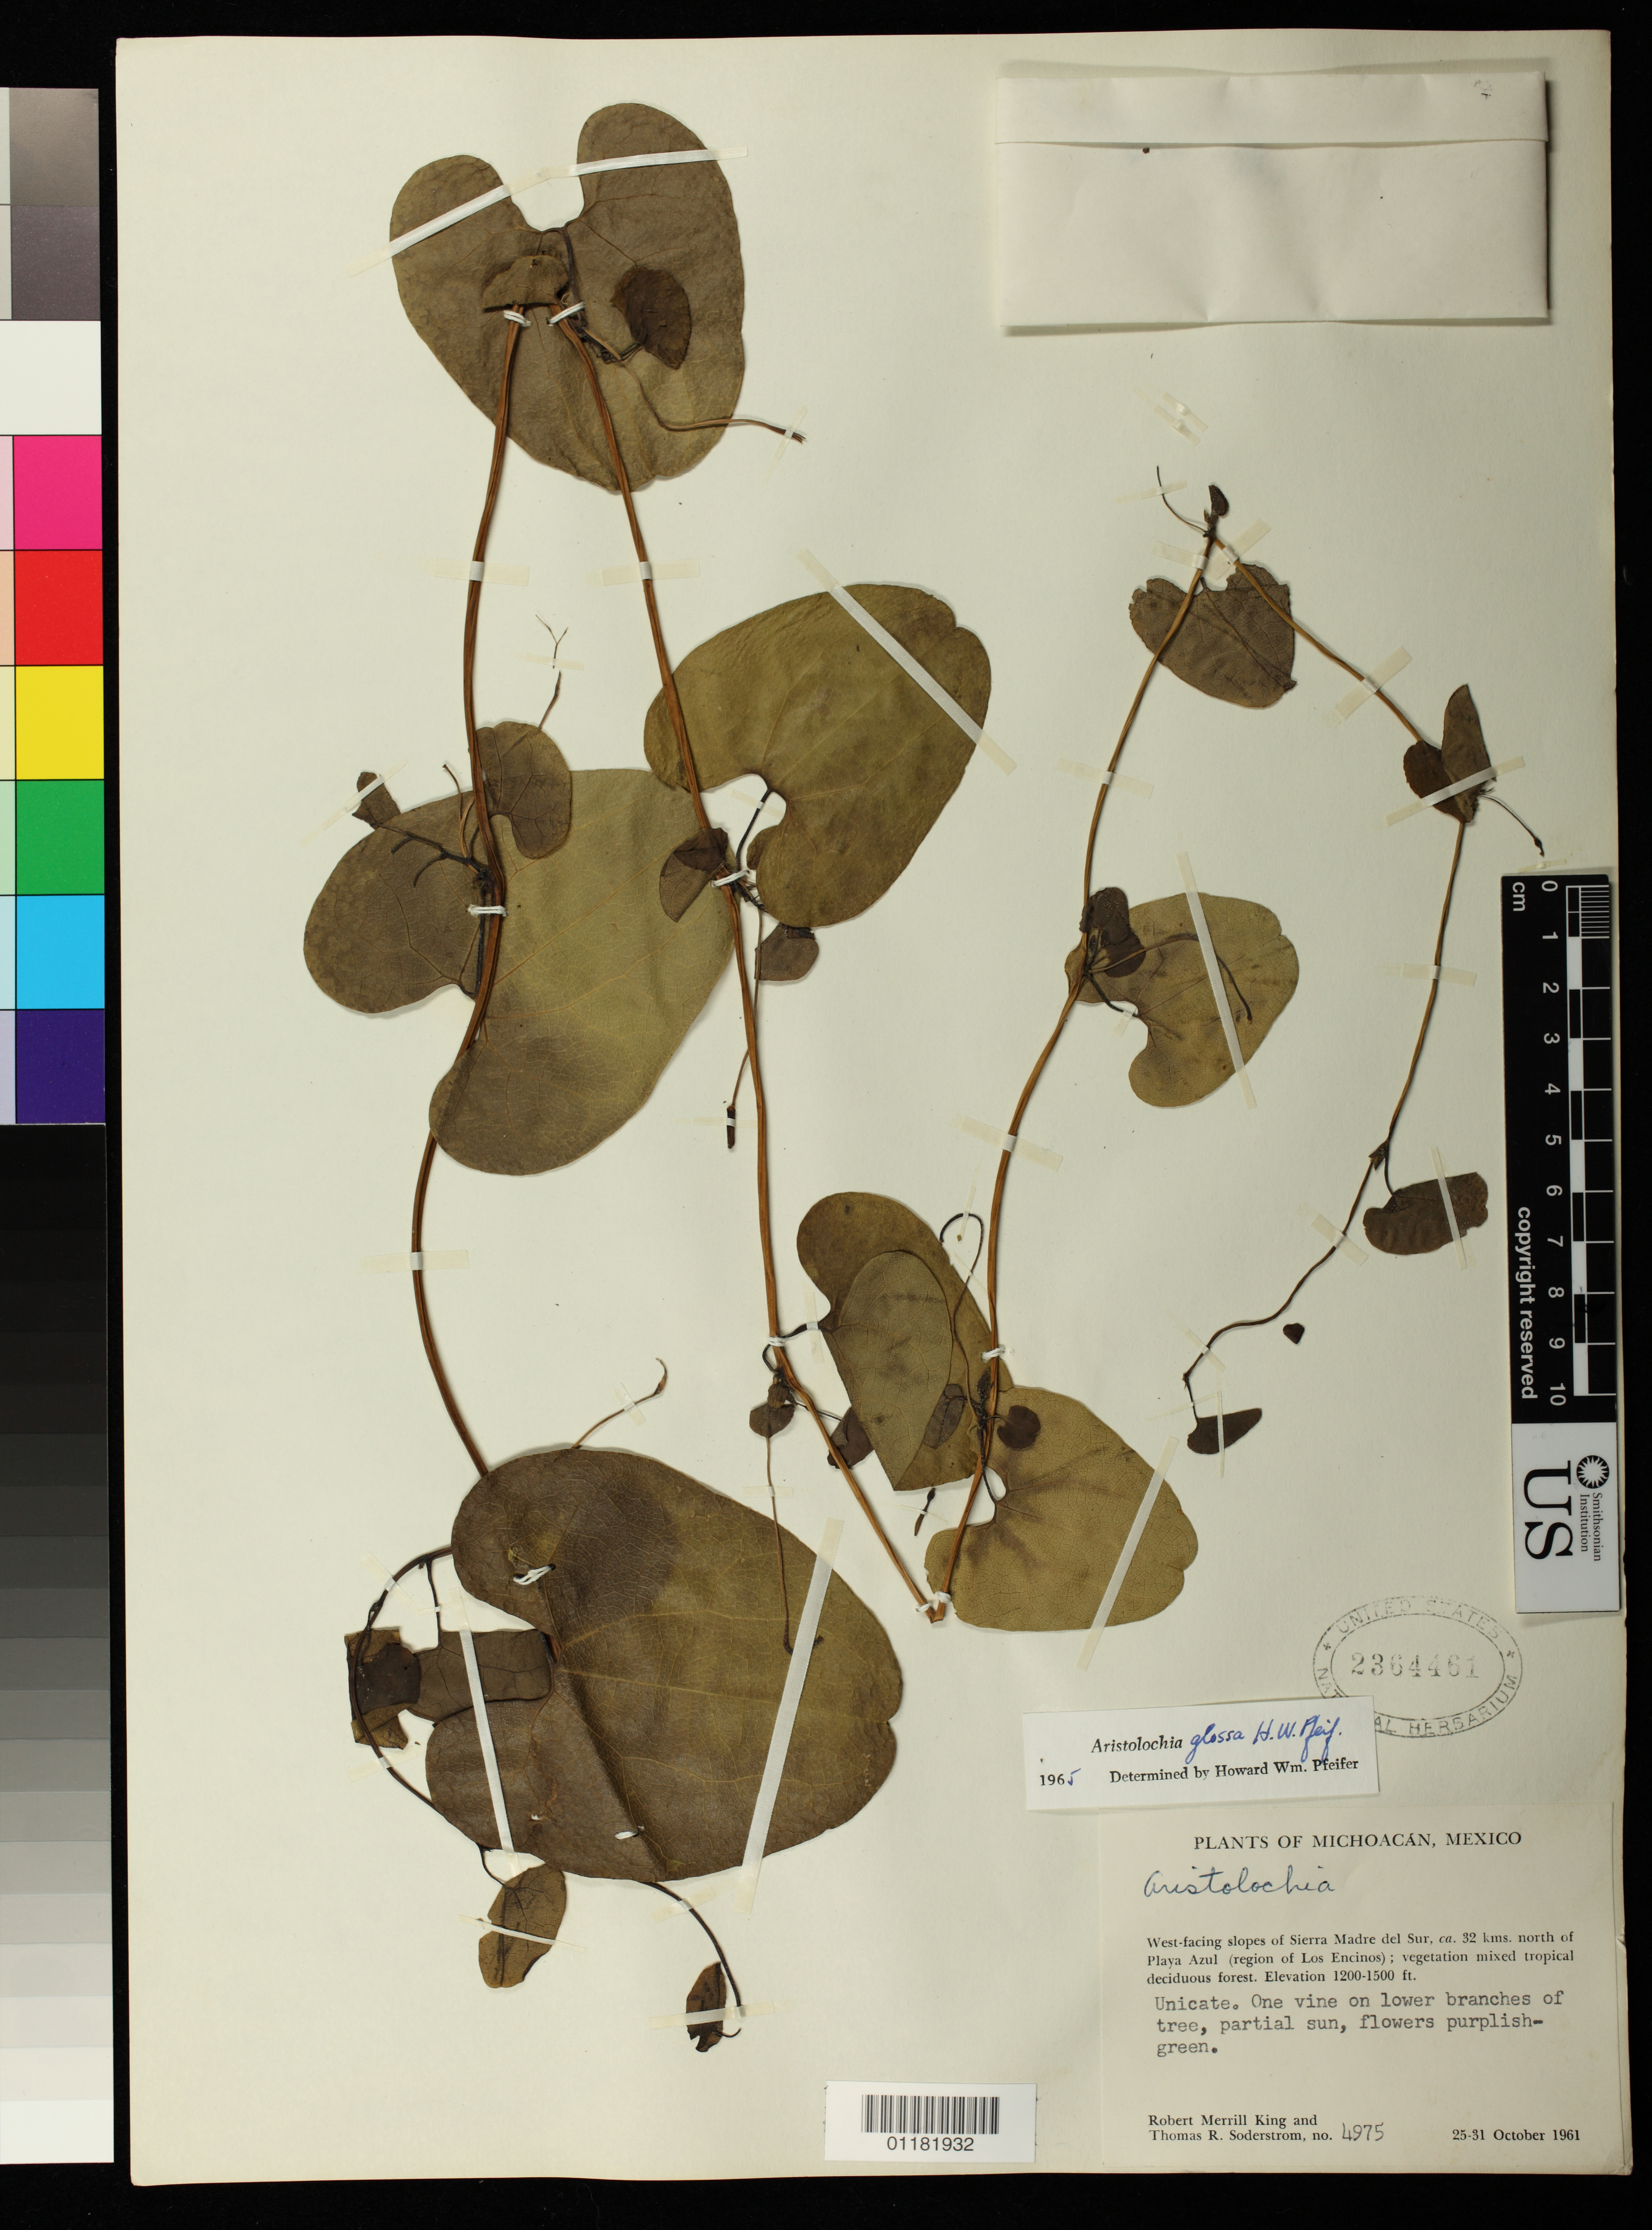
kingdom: Plantae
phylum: Tracheophyta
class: Magnoliopsida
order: Piperales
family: Aristolochiaceae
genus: Aristolochia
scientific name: Aristolochia glossa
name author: Pfeifer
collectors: R. M. King & T. R. Soderstrom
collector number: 4975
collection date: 1961-10-25/1961-10-31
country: Mexico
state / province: Michoacán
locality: West-facing slopes of Sierra Madre de Sur, ca. 32 kms north of Playa Azul (region of Los Encinos)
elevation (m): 1200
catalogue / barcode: US 2364461